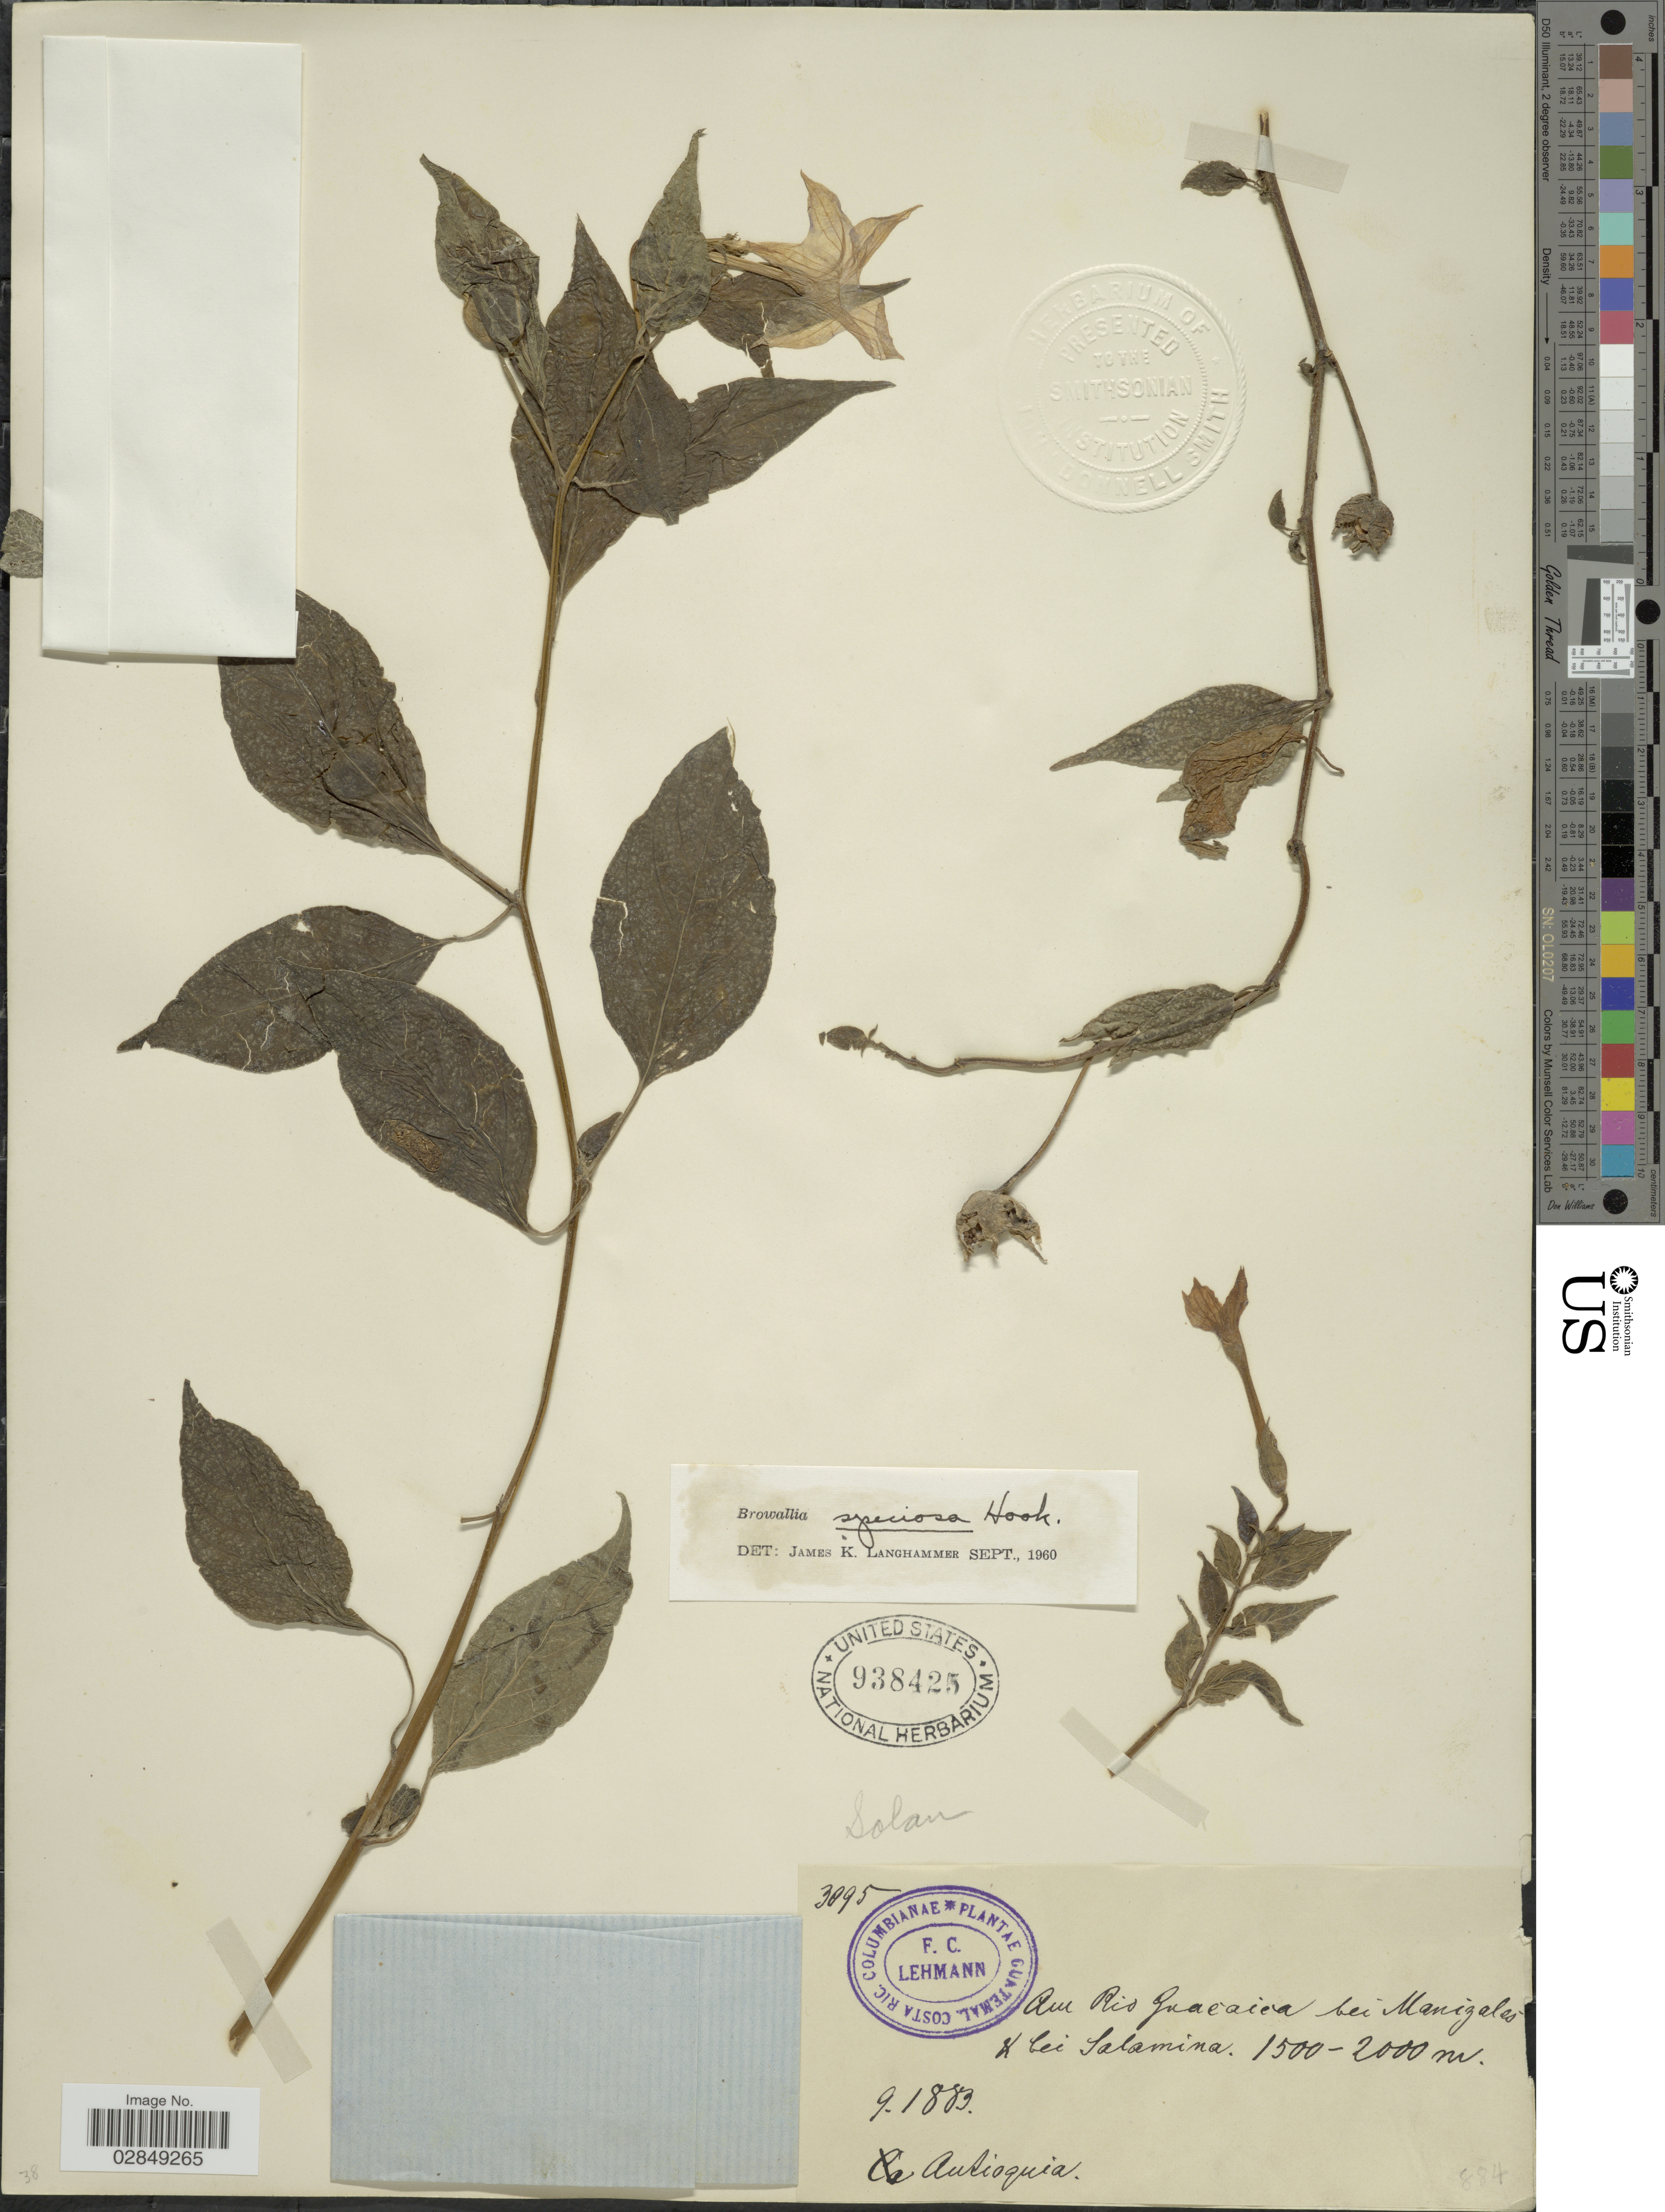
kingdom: Plantae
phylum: Tracheophyta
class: Magnoliopsida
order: Solanales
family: Solanaceae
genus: Browallia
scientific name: Browallia speciosa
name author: Hook.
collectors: F. C. Lehmann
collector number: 3095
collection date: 1883-09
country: Colombia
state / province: Antioquia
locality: An Rio Guatacica bei Manizales & bei Salamina.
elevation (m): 1500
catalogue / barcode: US 938425